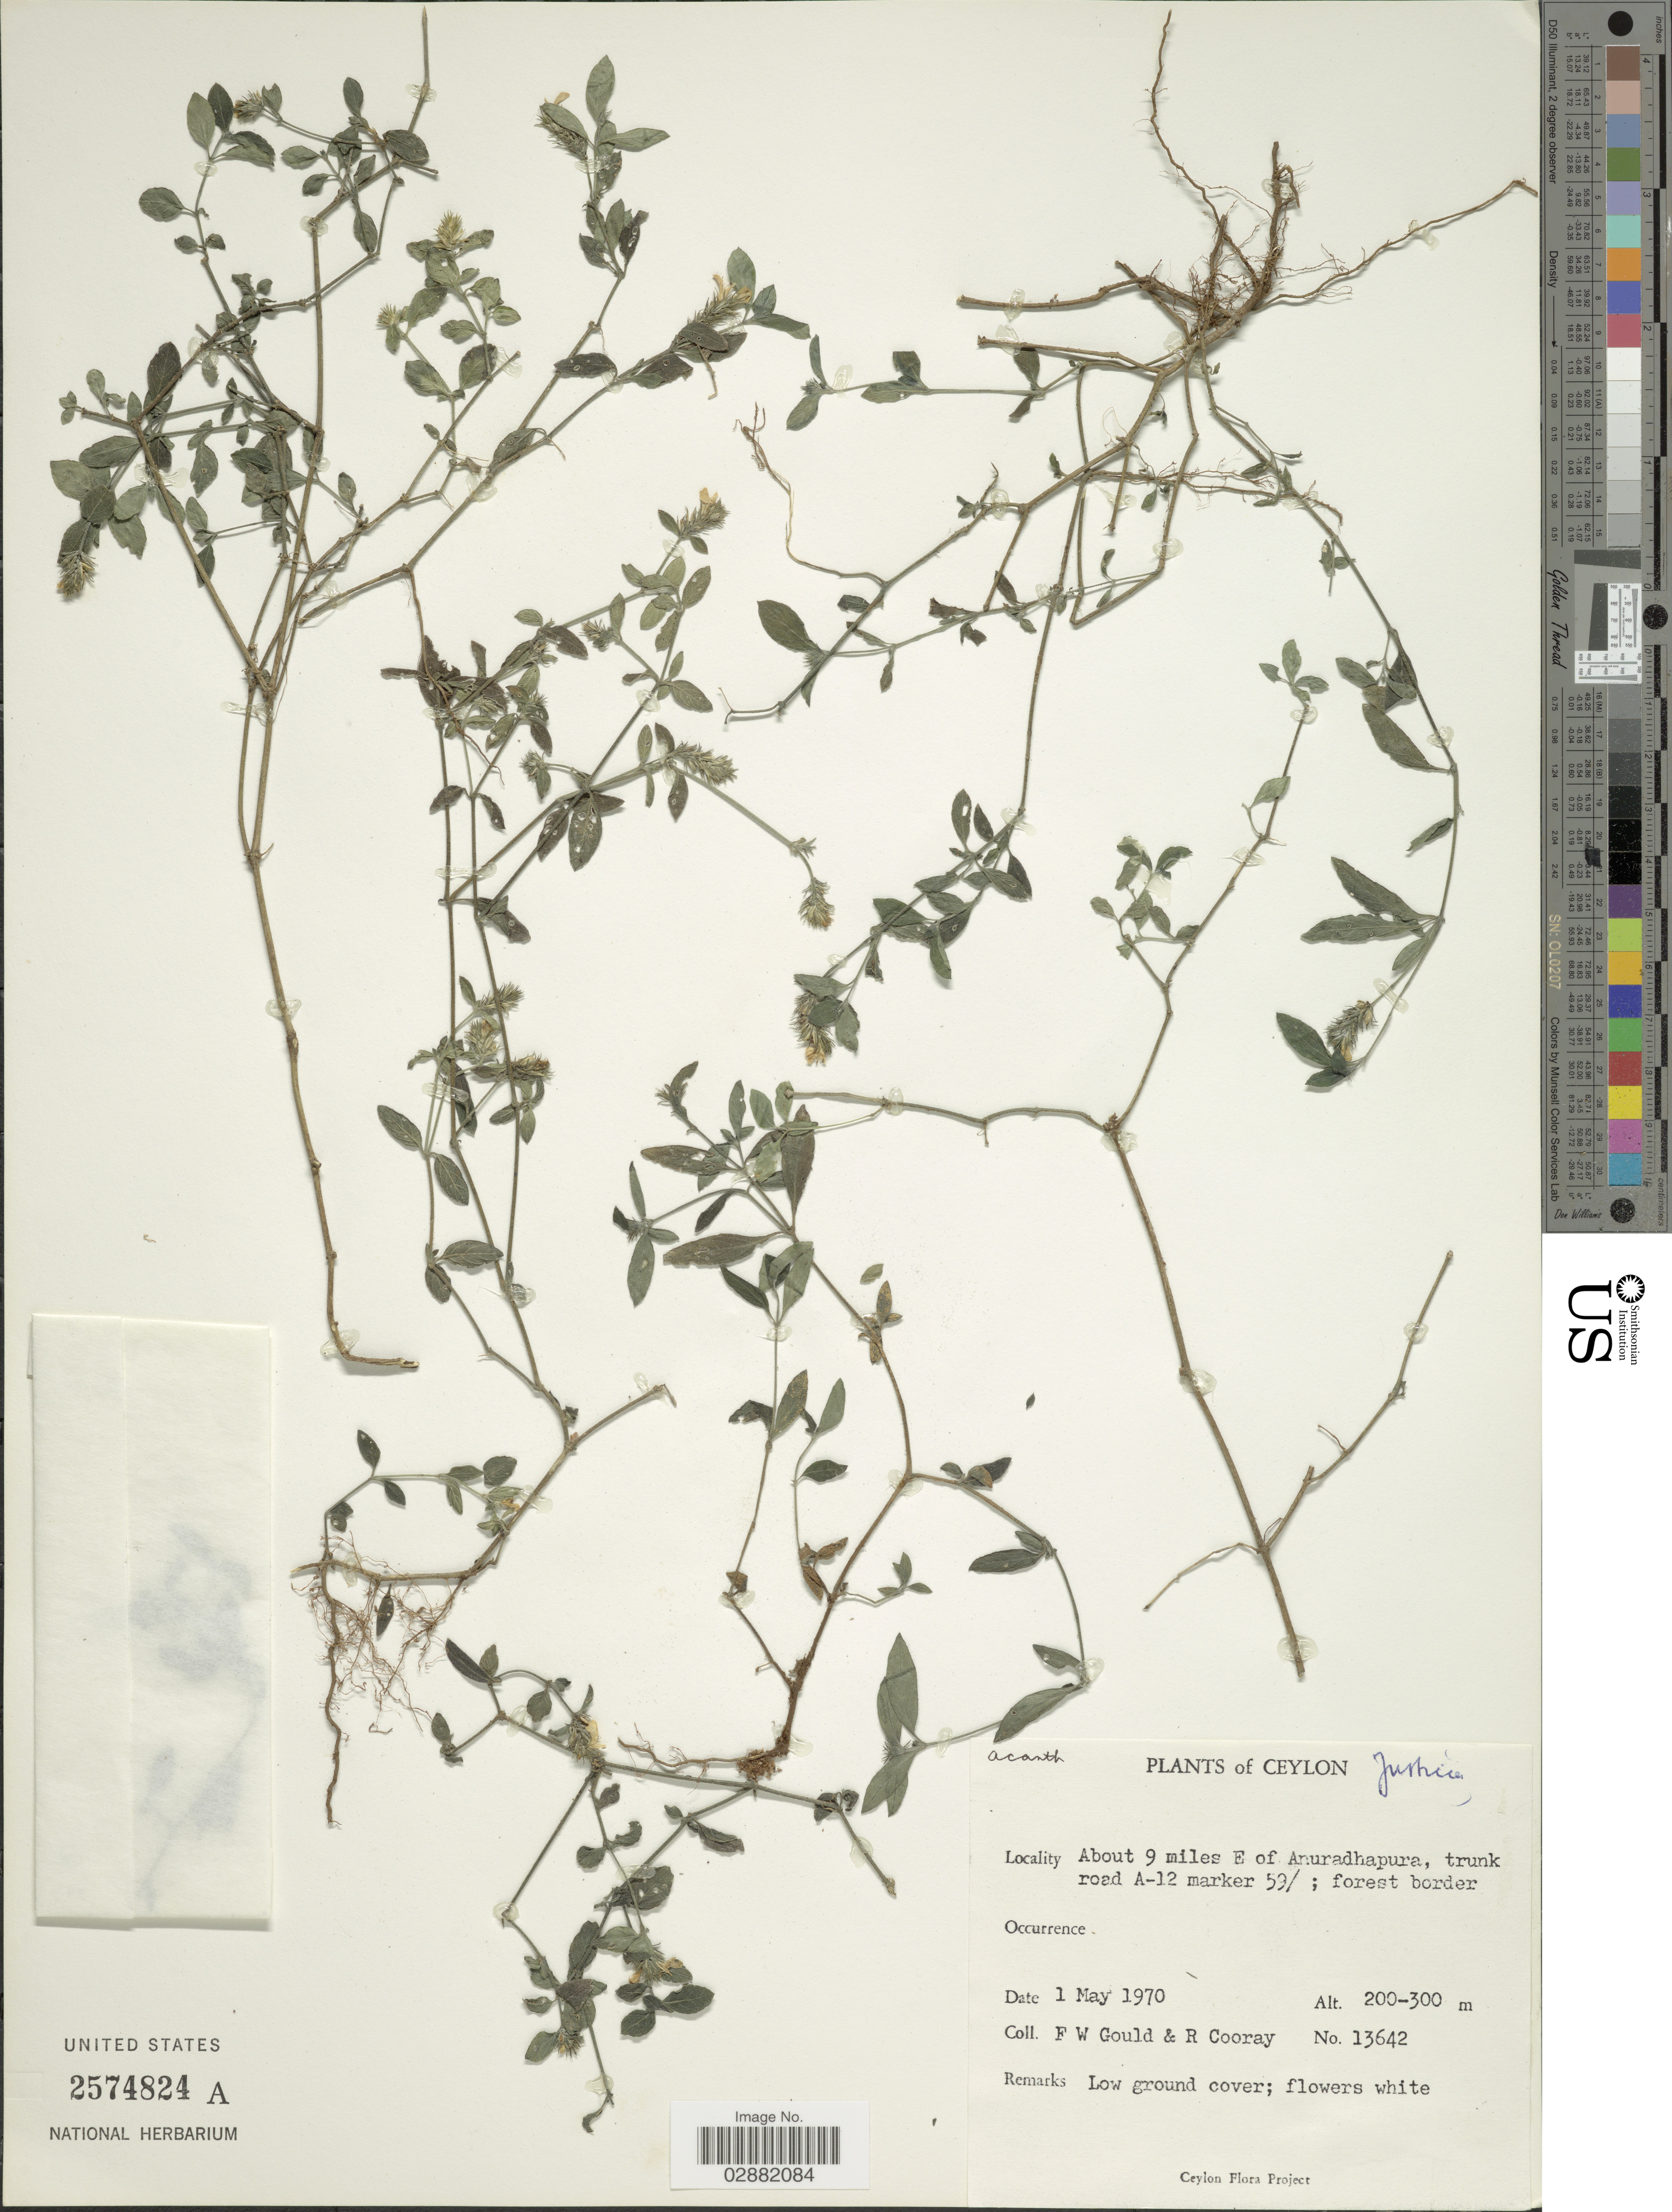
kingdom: Plantae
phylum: Tracheophyta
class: Magnoliopsida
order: Lamiales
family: Acanthaceae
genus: Justicia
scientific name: Justicia sp.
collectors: F. W. Gould & R. Cooray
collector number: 13642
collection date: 1970-05-01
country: Sri Lanka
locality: Ceylon, About 9 miles E of Anuradhapura, trunk road A-12 marker 59, forest border.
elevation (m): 200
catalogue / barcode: US 2574824A